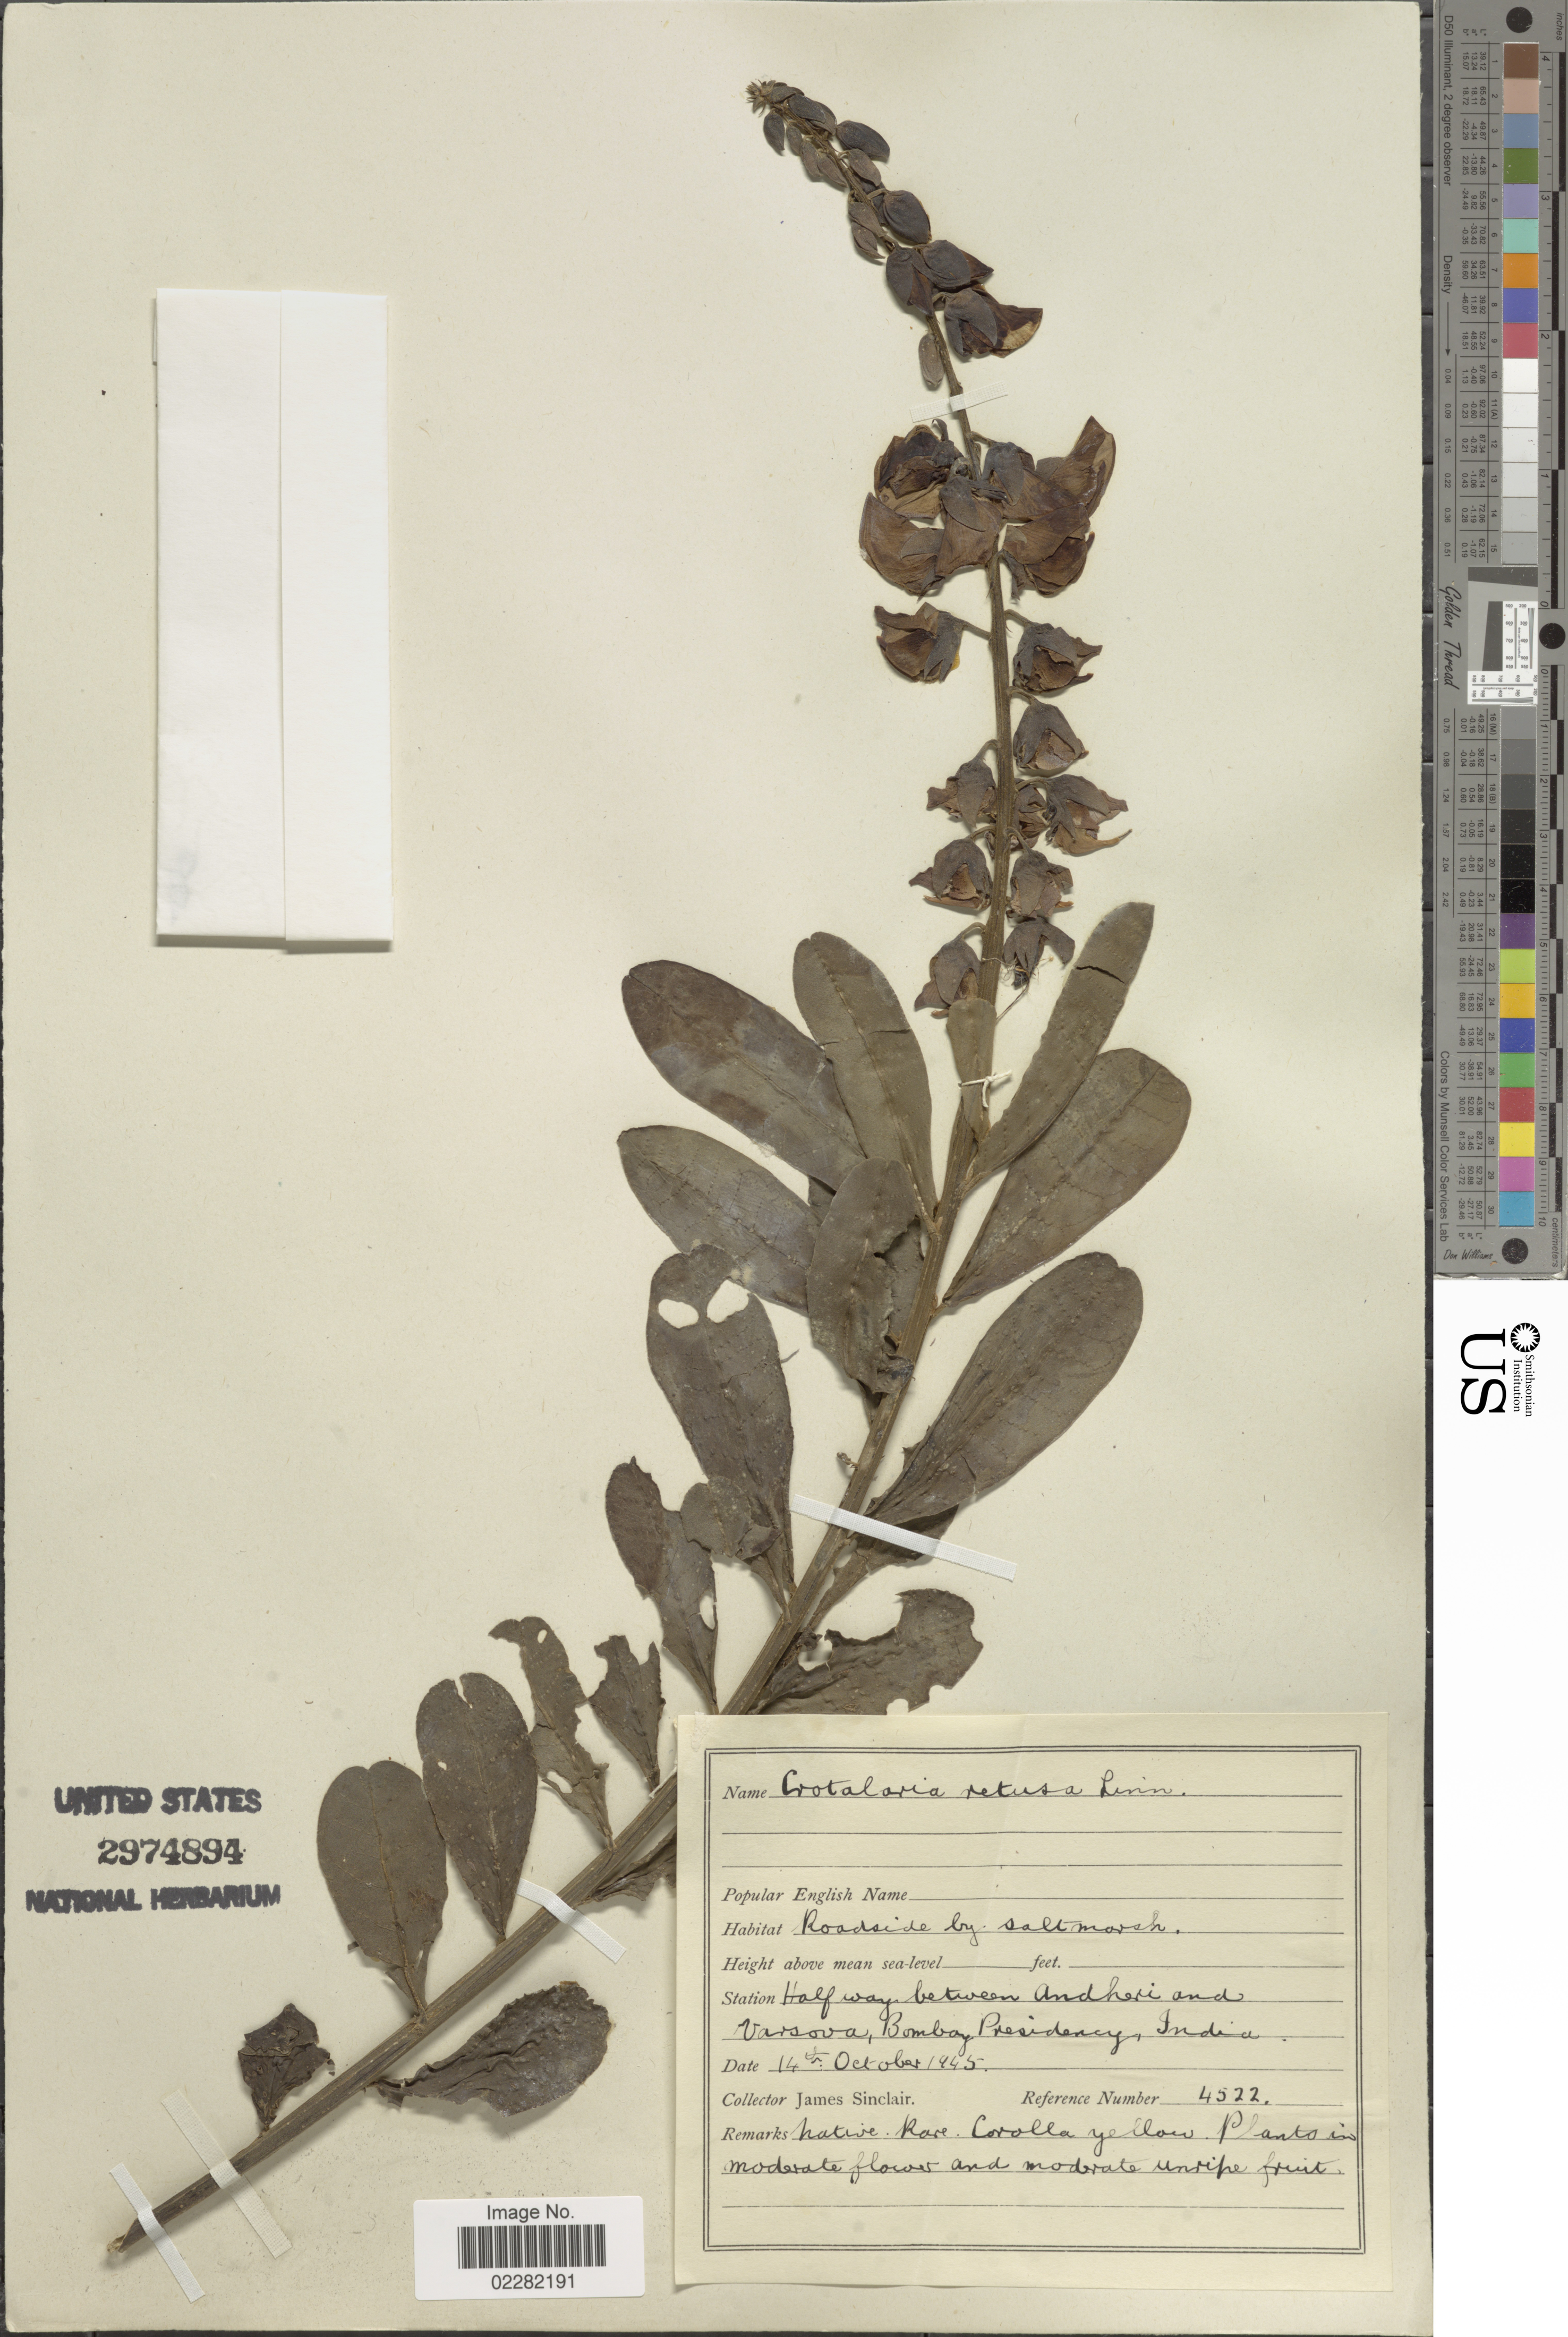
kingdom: Plantae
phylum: Tracheophyta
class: Magnoliopsida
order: Fabales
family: Fabaceae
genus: Crotalaria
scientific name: Crotalaria retusa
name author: L.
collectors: J. Sinclair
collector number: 4522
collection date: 1945-10-14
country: India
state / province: Maharashtra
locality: Halfway between Andheri and Varsova, Bombay Presidency.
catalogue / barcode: US 2974894